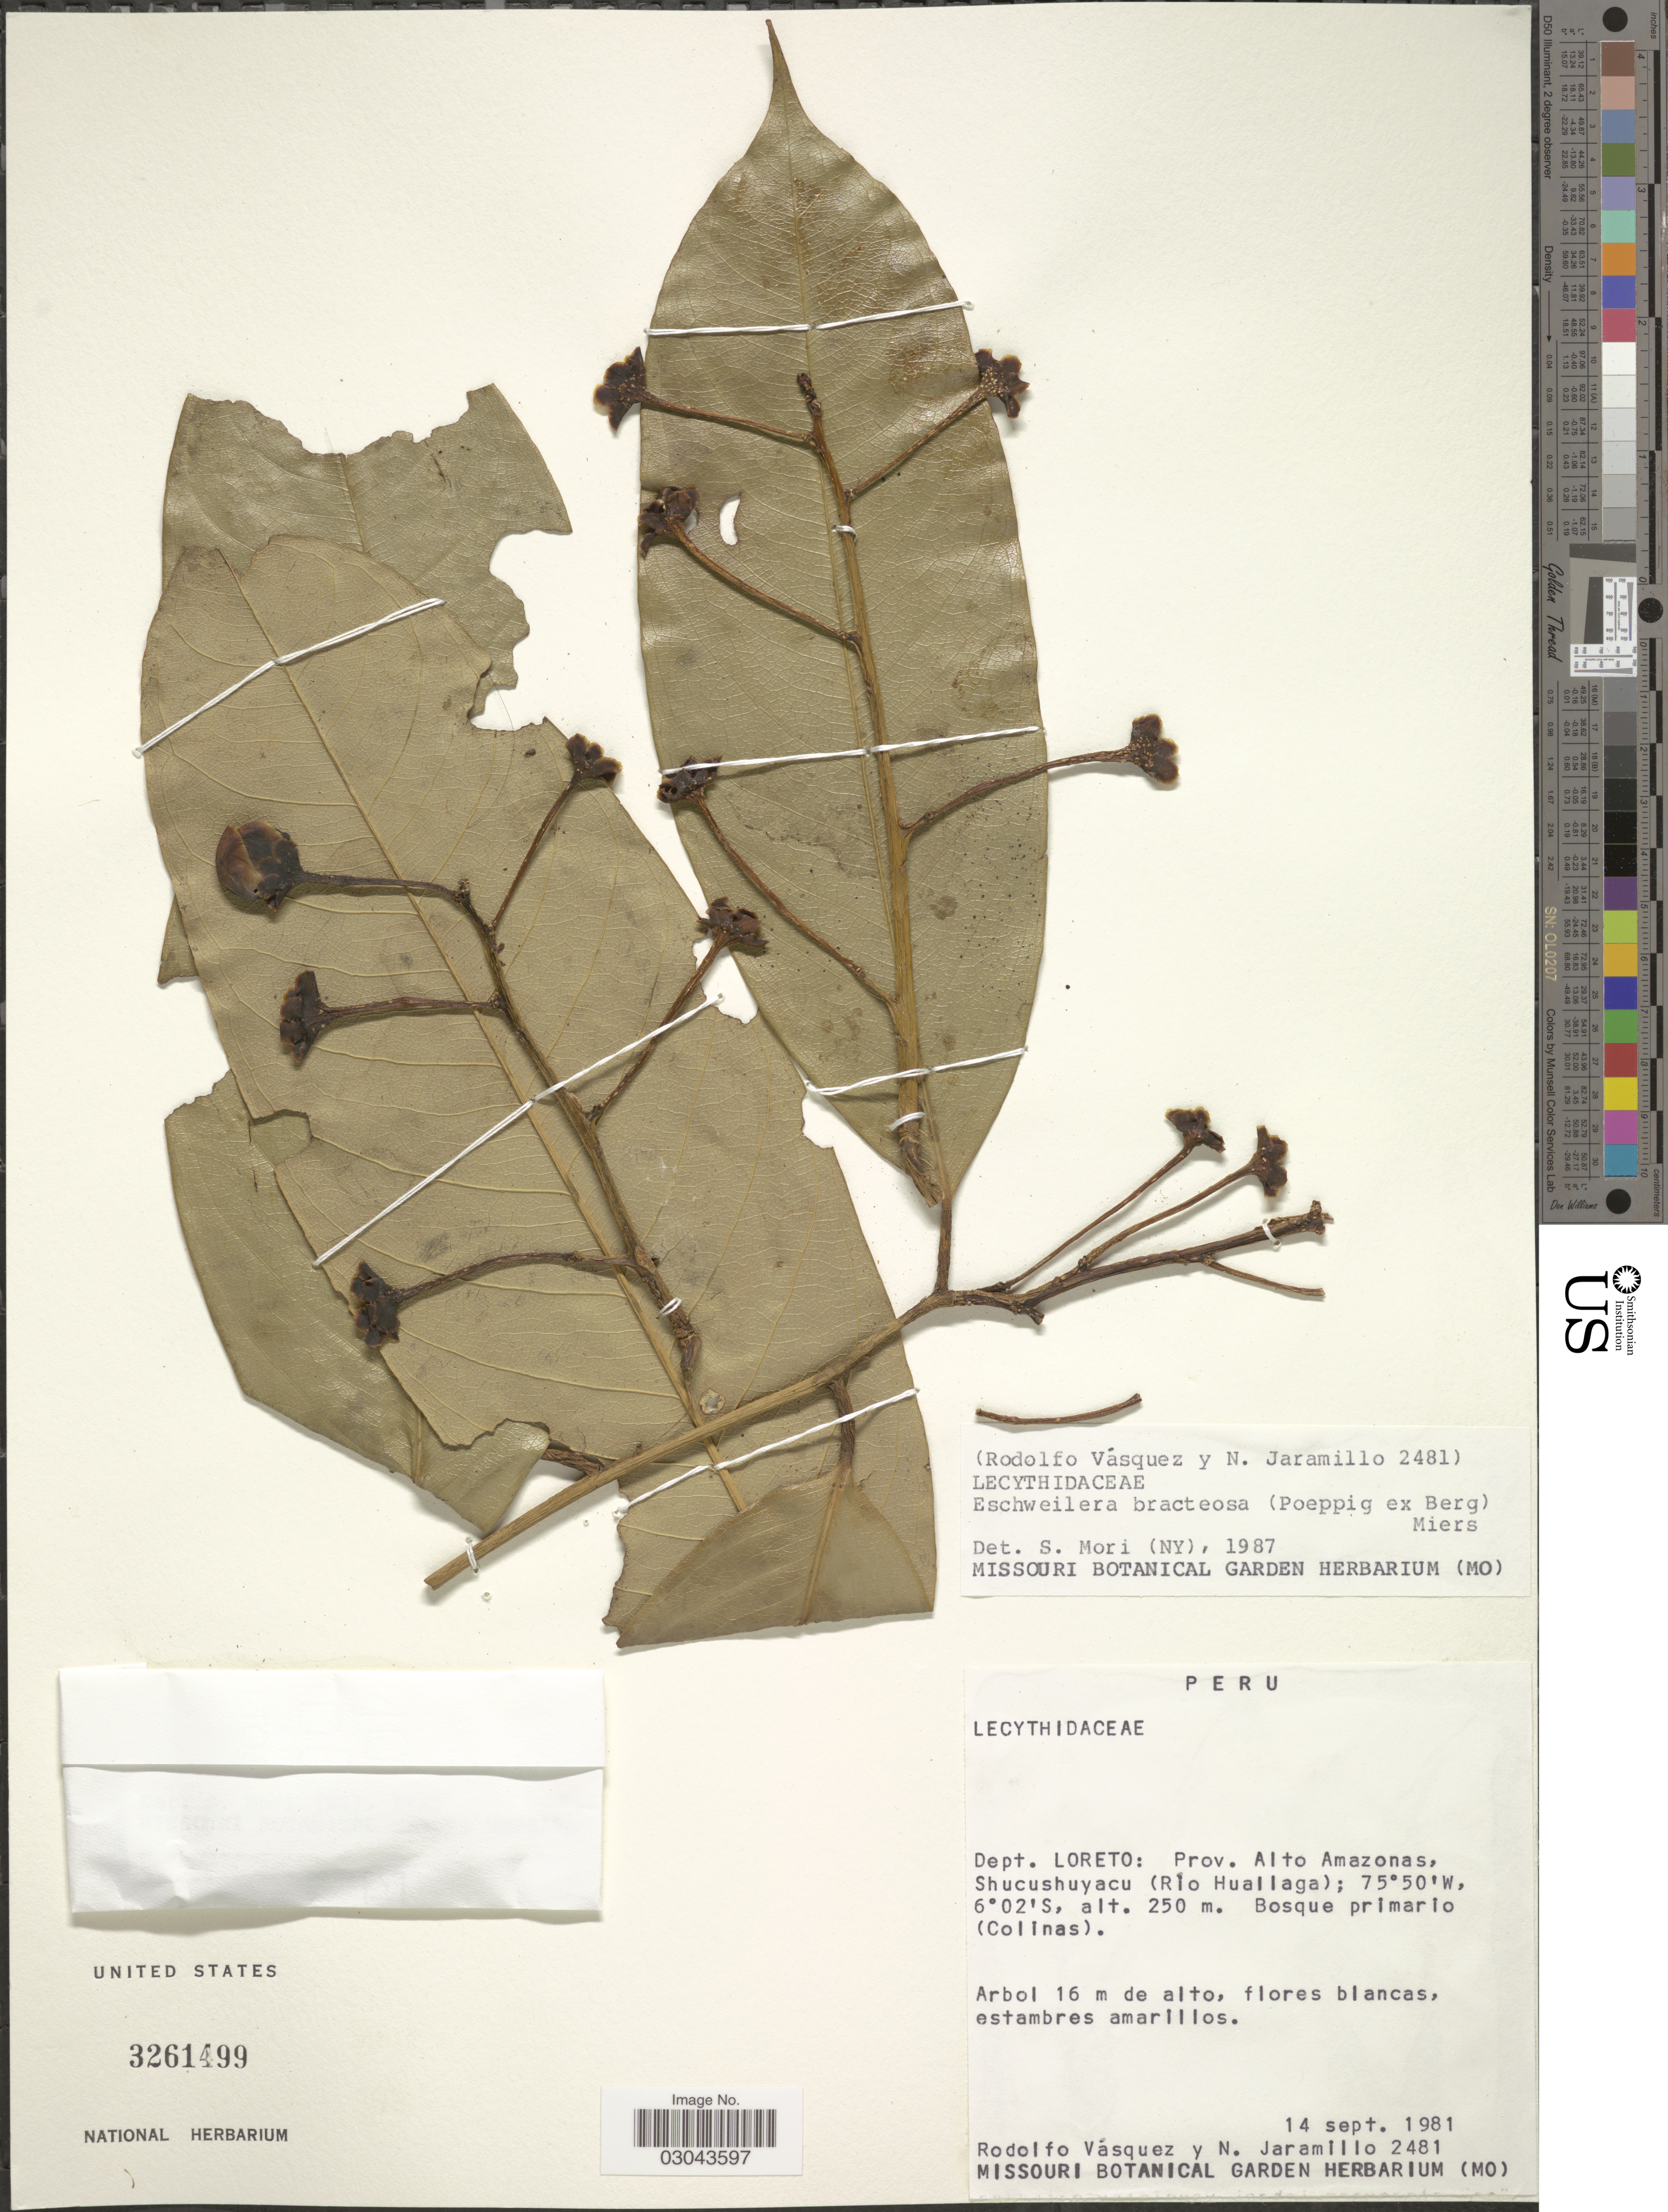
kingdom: Plantae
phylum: Tracheophyta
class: Magnoliopsida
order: Ericales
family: Lecythidaceae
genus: Eschweilera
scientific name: Eschweilera bracteosa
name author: (Poepp. ex O. Berg) Miers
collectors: R. Vásquez & N. Jaramillo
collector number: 2481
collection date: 1981-09-14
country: Peru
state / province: Loreto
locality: Dept. Loreto: Prov. Alto Amazonas, Shucushuyacu (Rio Huallaga).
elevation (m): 250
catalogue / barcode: US 3261499